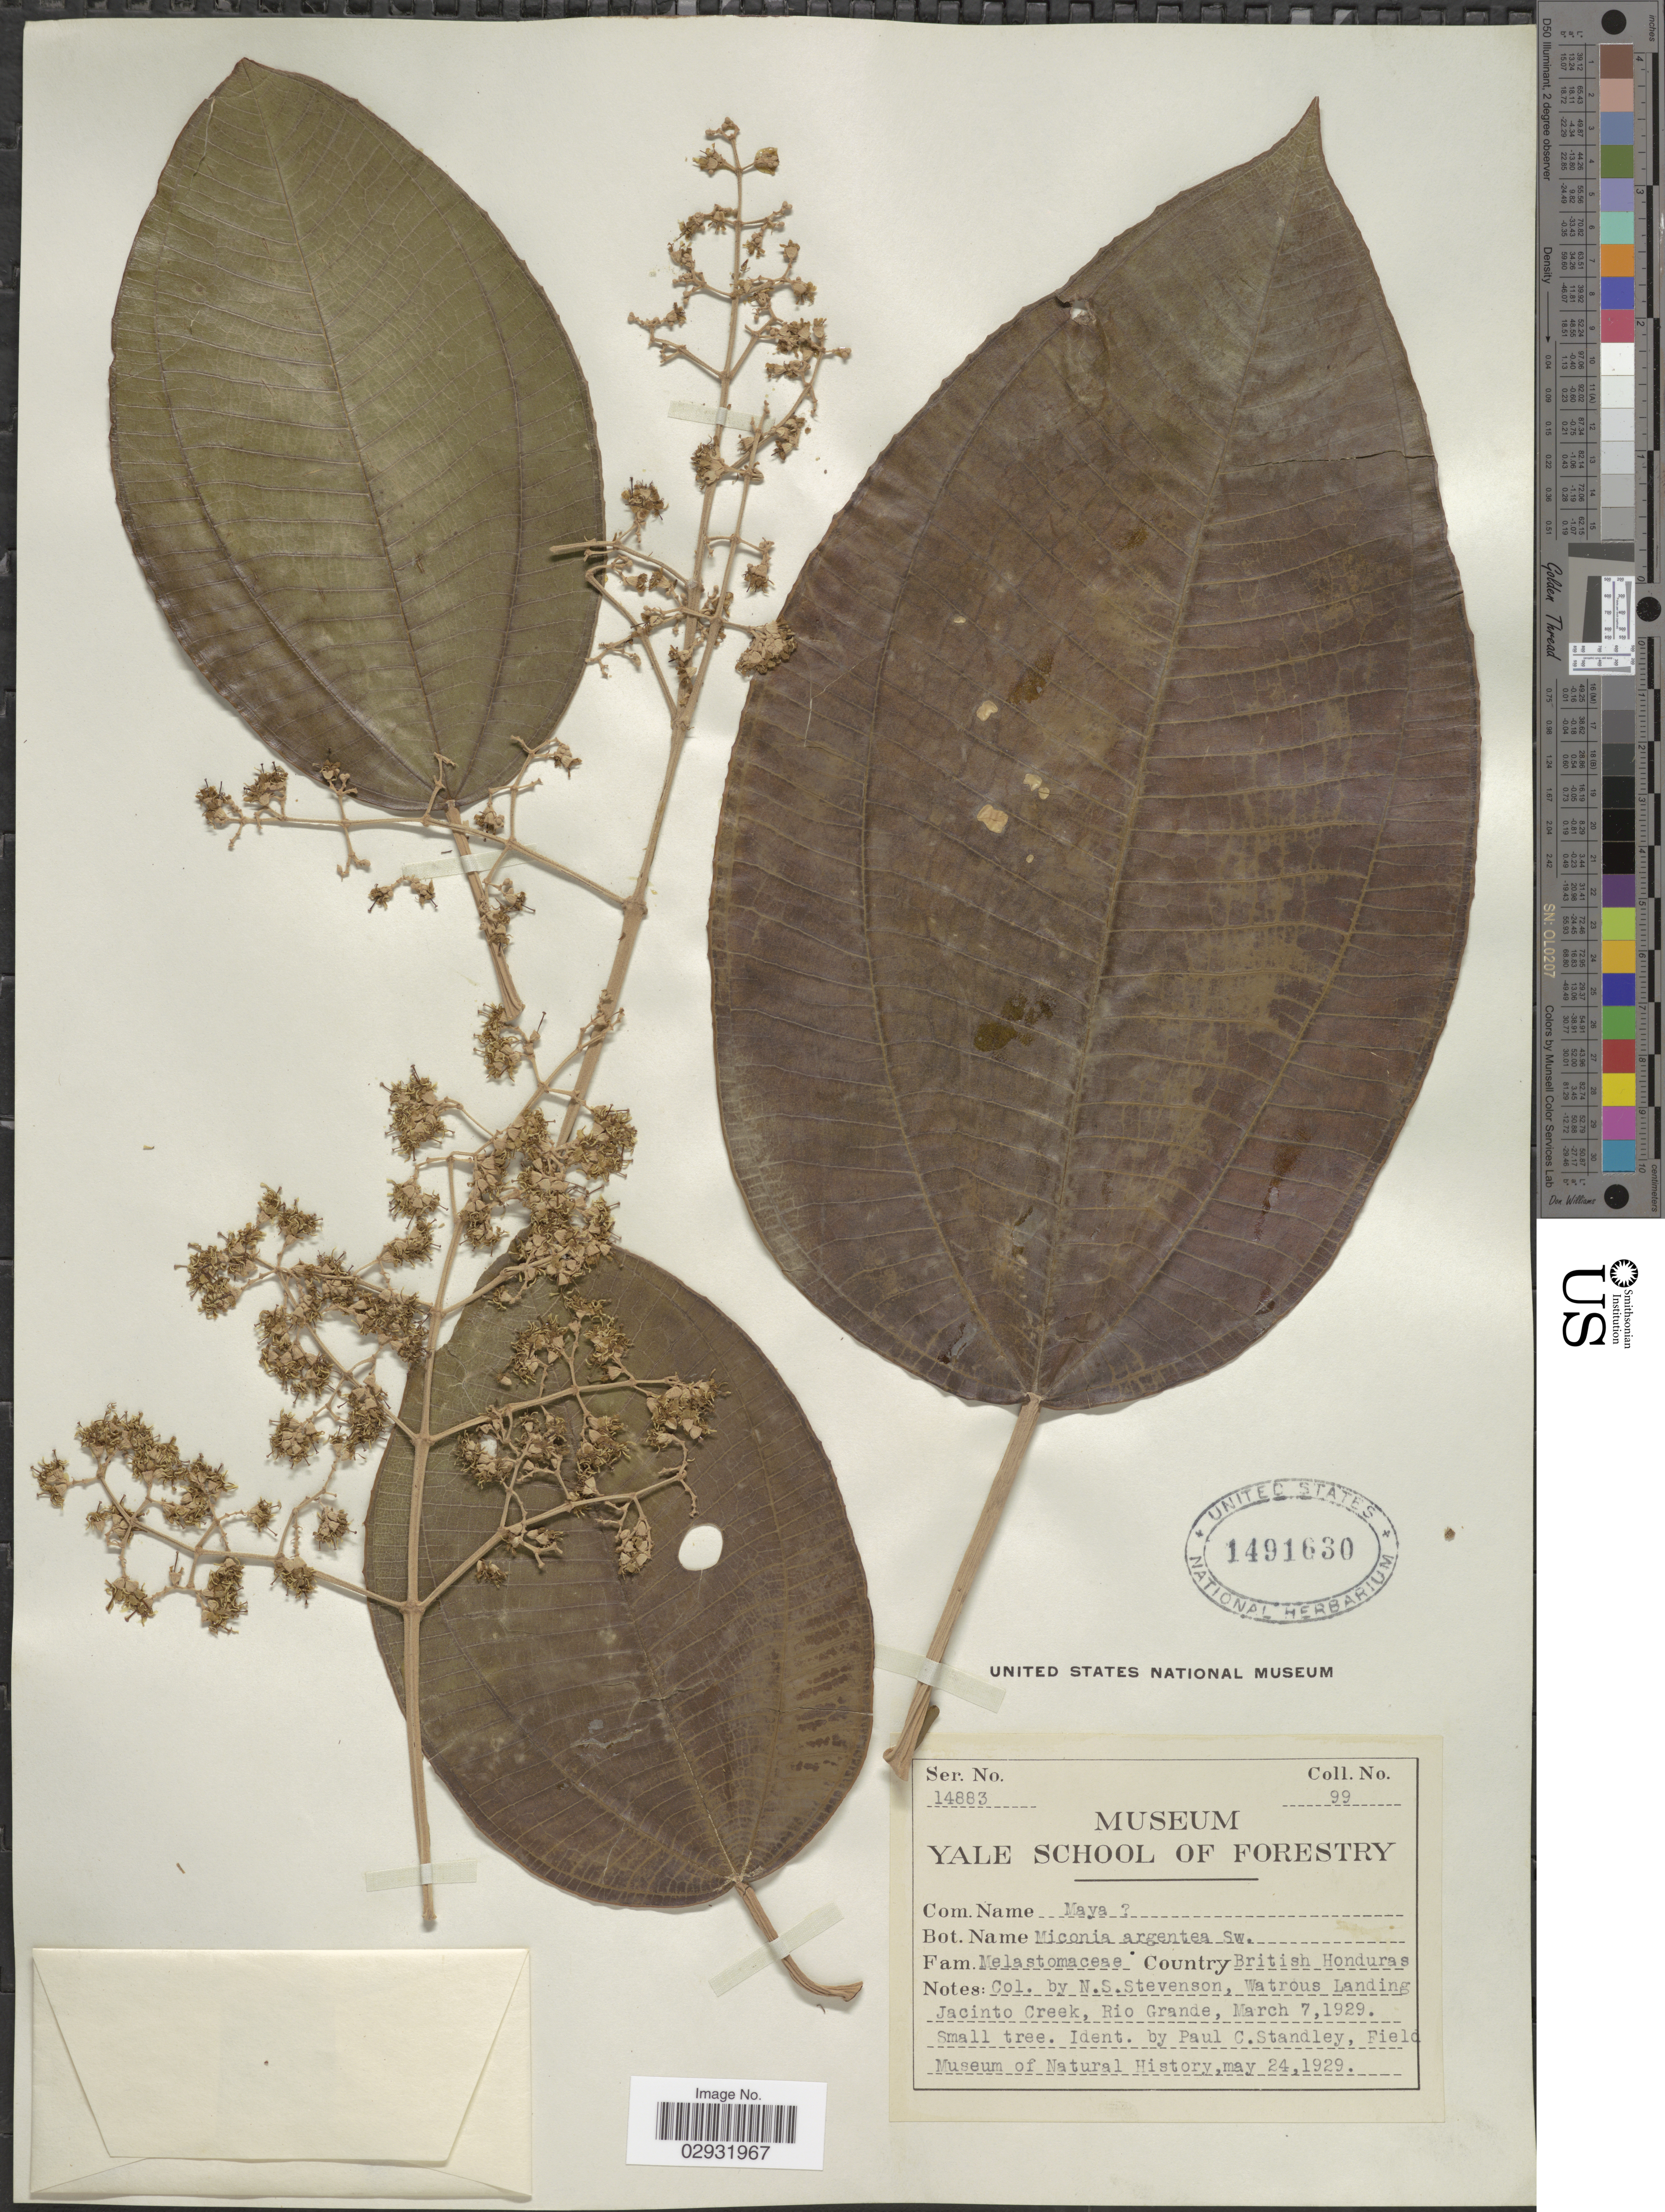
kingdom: Plantae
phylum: Tracheophyta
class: Magnoliopsida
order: Myrtales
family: Melastomataceae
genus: Miconia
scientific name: Miconia argentea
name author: (Sw.) DC.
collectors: N. Stevenson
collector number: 99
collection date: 1929-03-07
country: Belize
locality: British Honduras. Watrous Landing, Jacinto Creek, Rio Grande.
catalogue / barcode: US 1491630